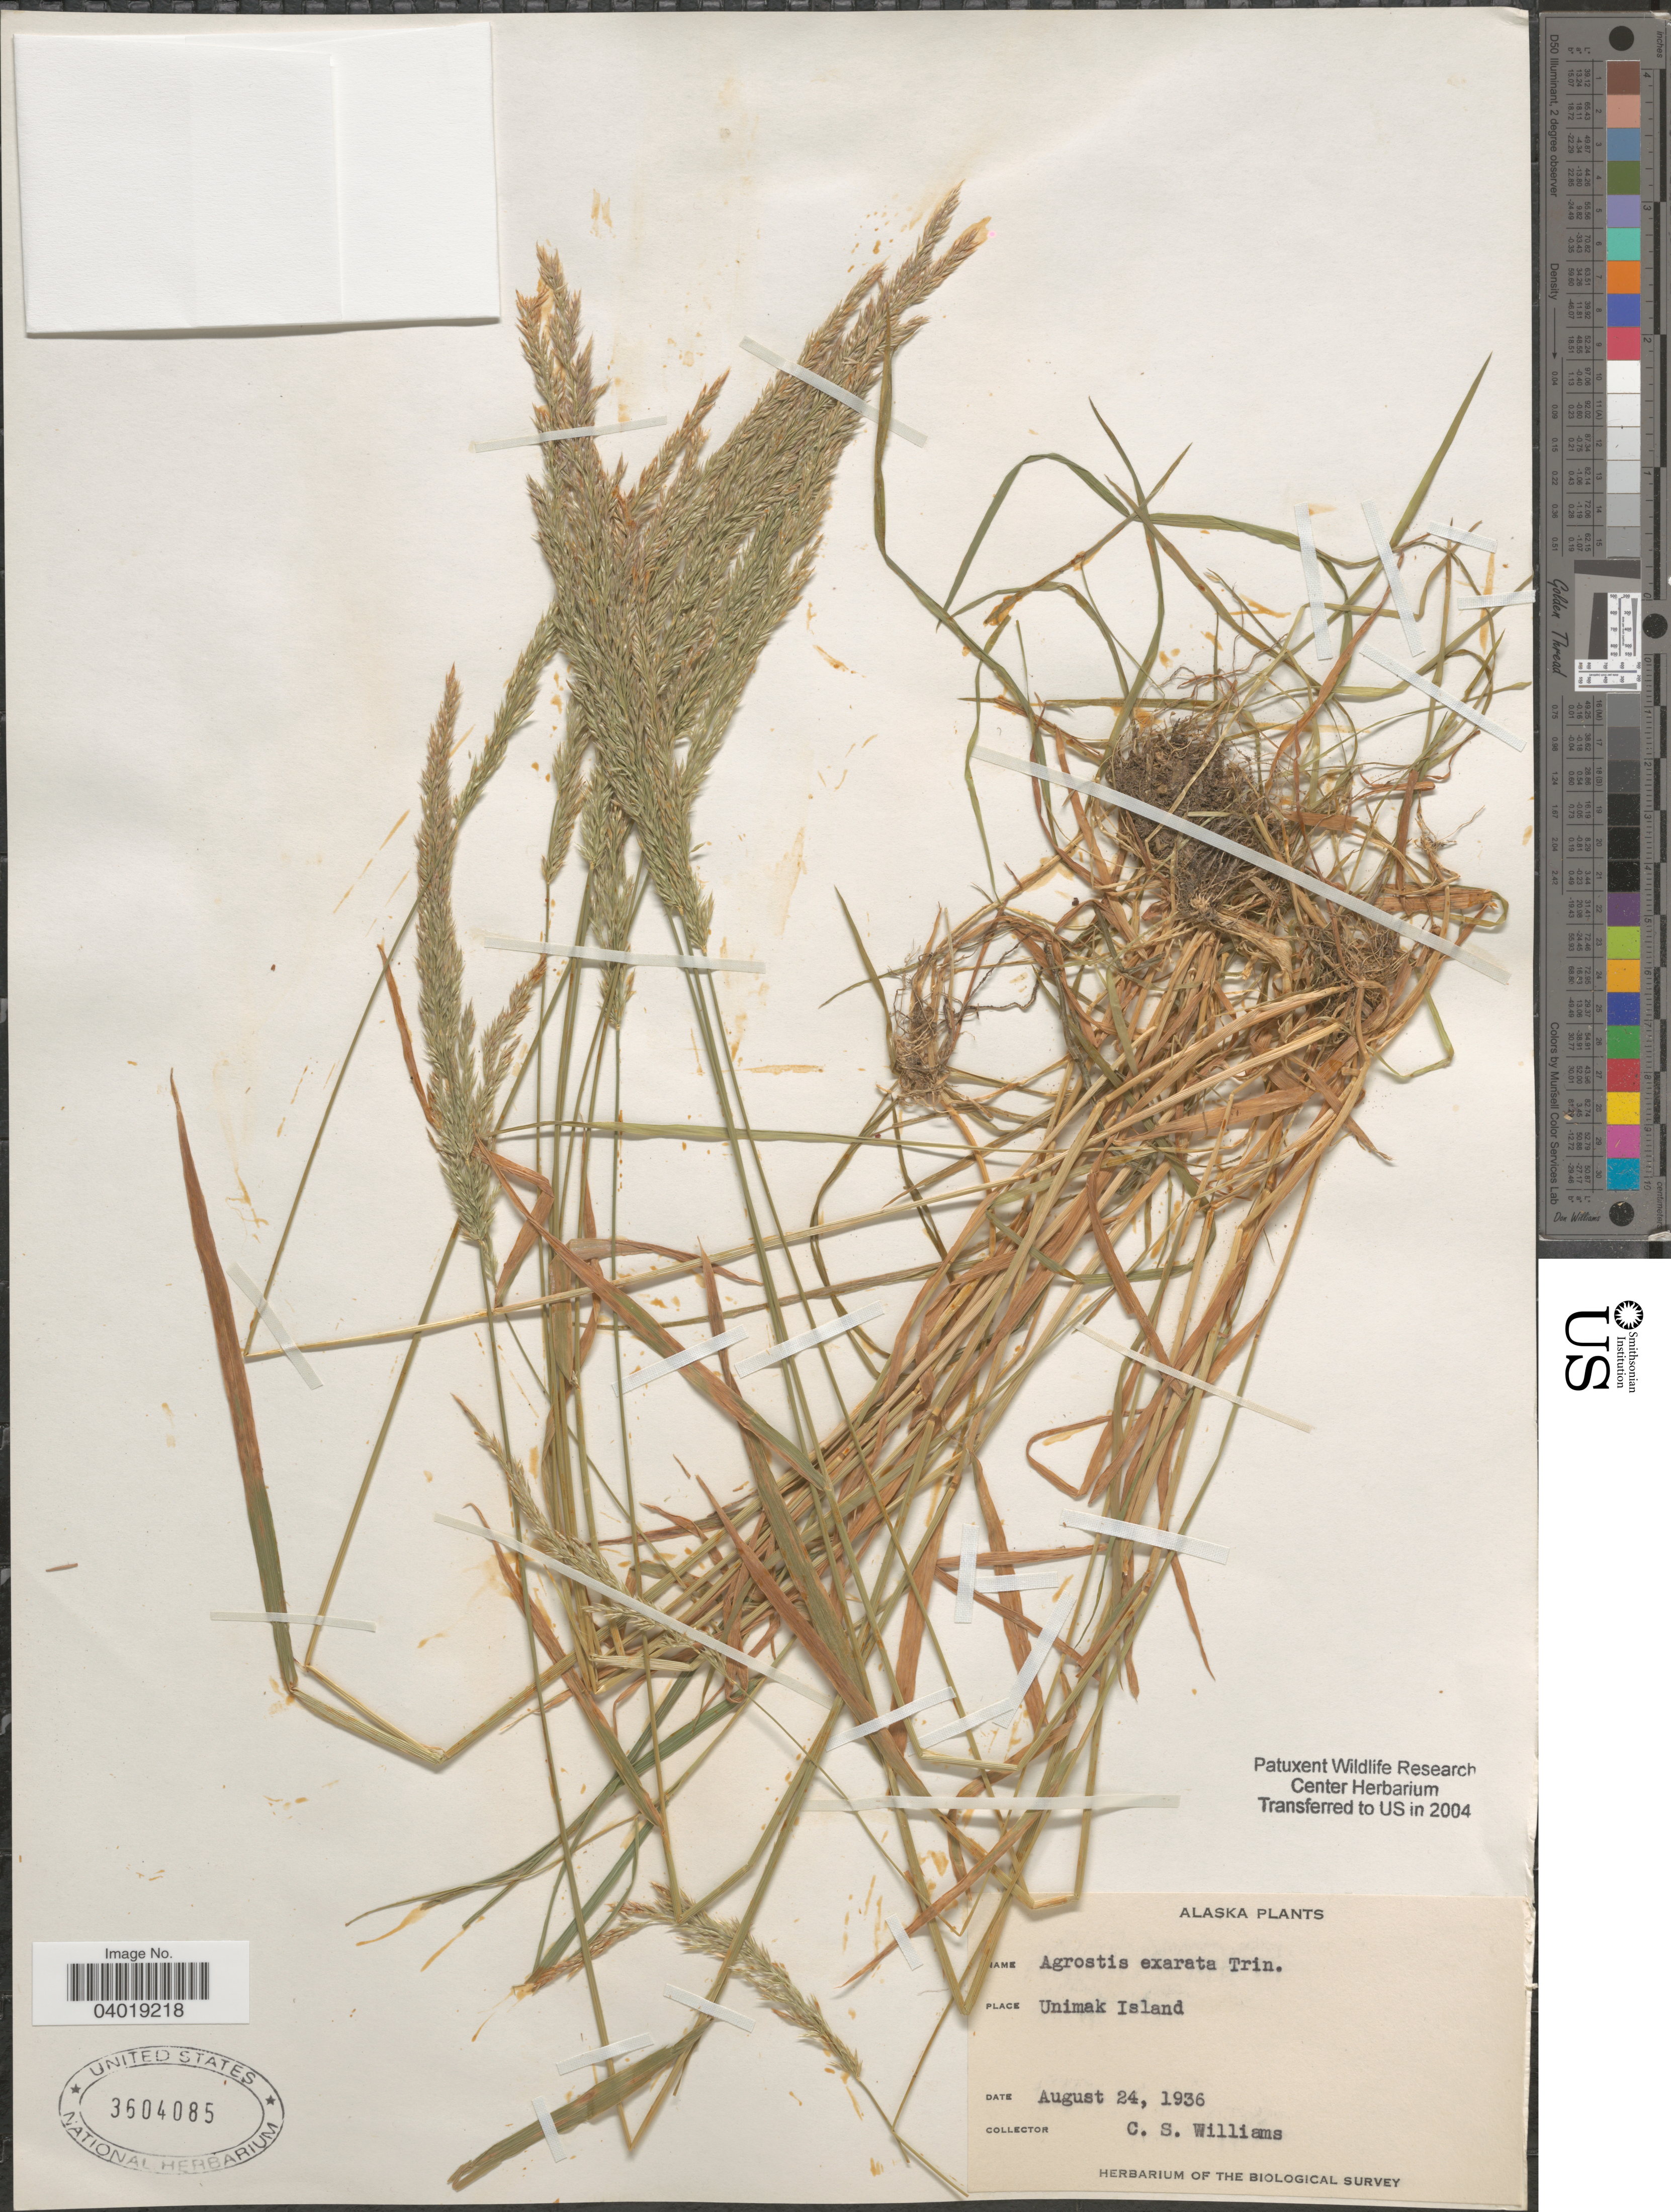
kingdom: Plantae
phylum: Tracheophyta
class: Liliopsida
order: Poales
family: Poaceae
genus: Agrostis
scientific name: Agrostis exarata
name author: Trin.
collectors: C. Williams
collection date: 1936-08-24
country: United States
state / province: Alaska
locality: Unimak Island.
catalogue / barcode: US 3604085